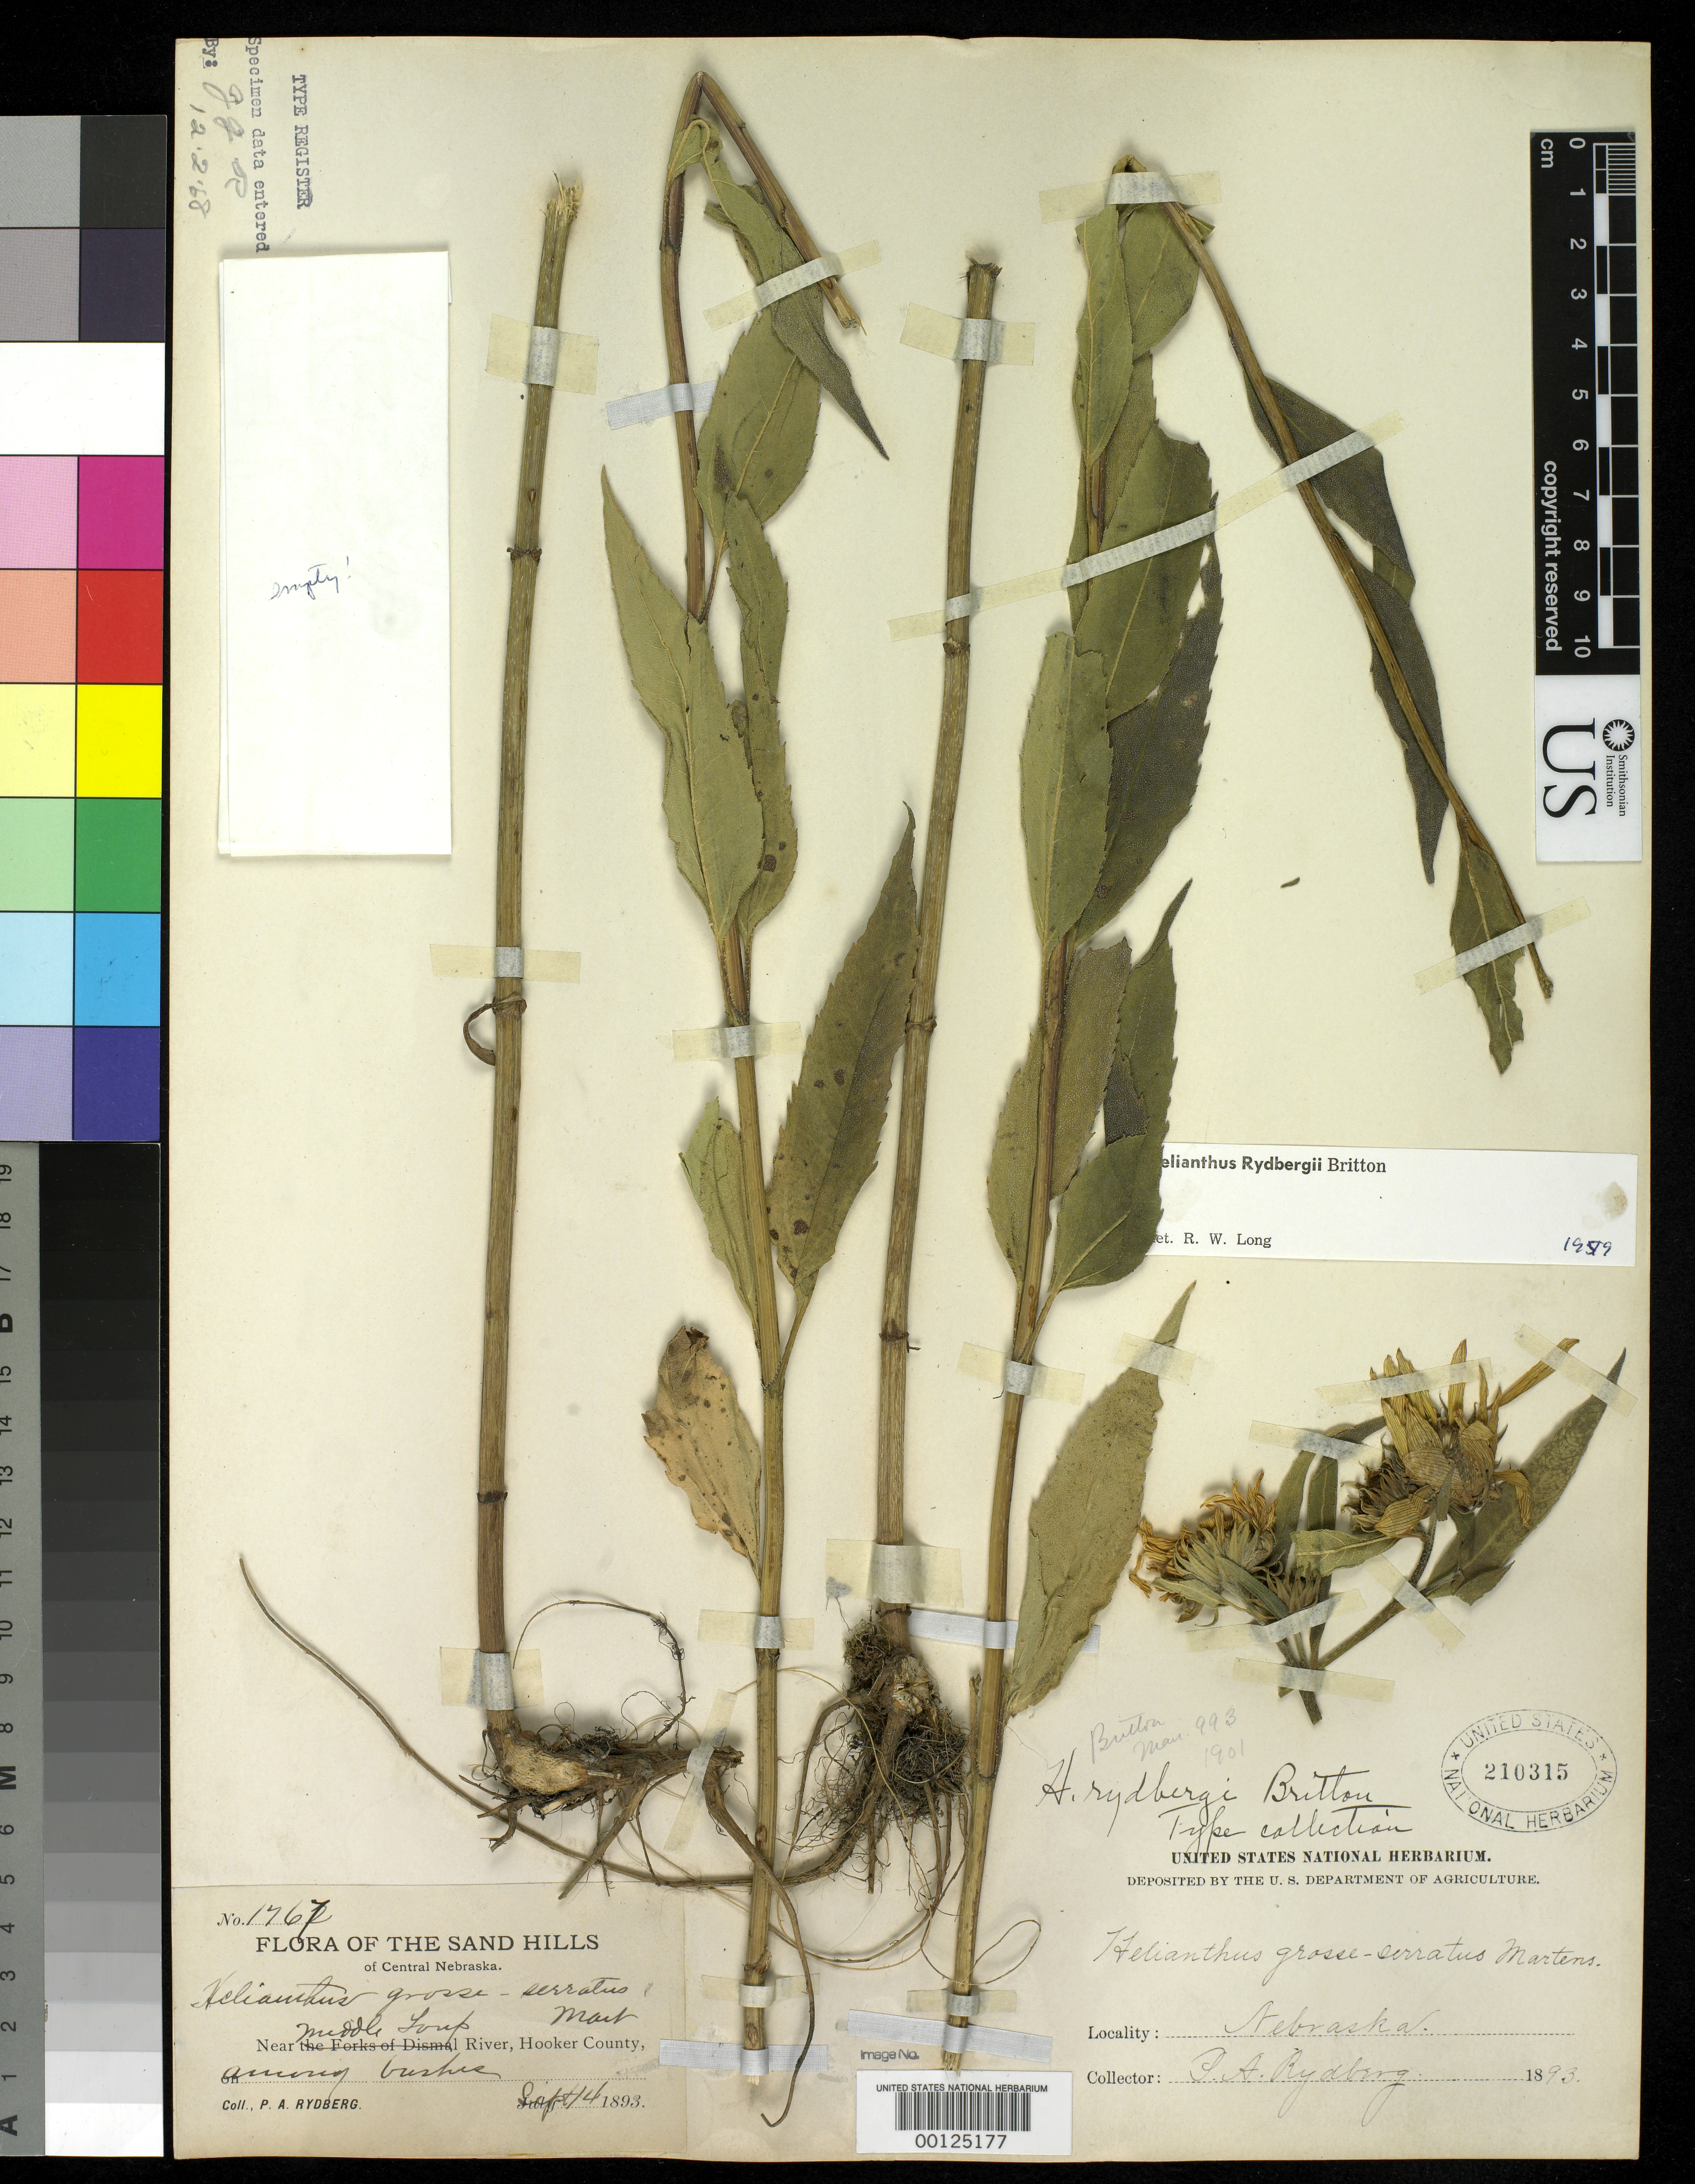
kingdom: Plantae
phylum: Tracheophyta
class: Magnoliopsida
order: Asterales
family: Asteraceae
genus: Helianthus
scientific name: Helianthus rydbergi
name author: Britton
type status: Type Collection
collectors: P. A. Rydberg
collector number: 1767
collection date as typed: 14 Sep 1893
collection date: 1893-09-14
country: United States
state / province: Nebraska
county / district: Hooker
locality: Middle Loup River.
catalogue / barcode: US 210315